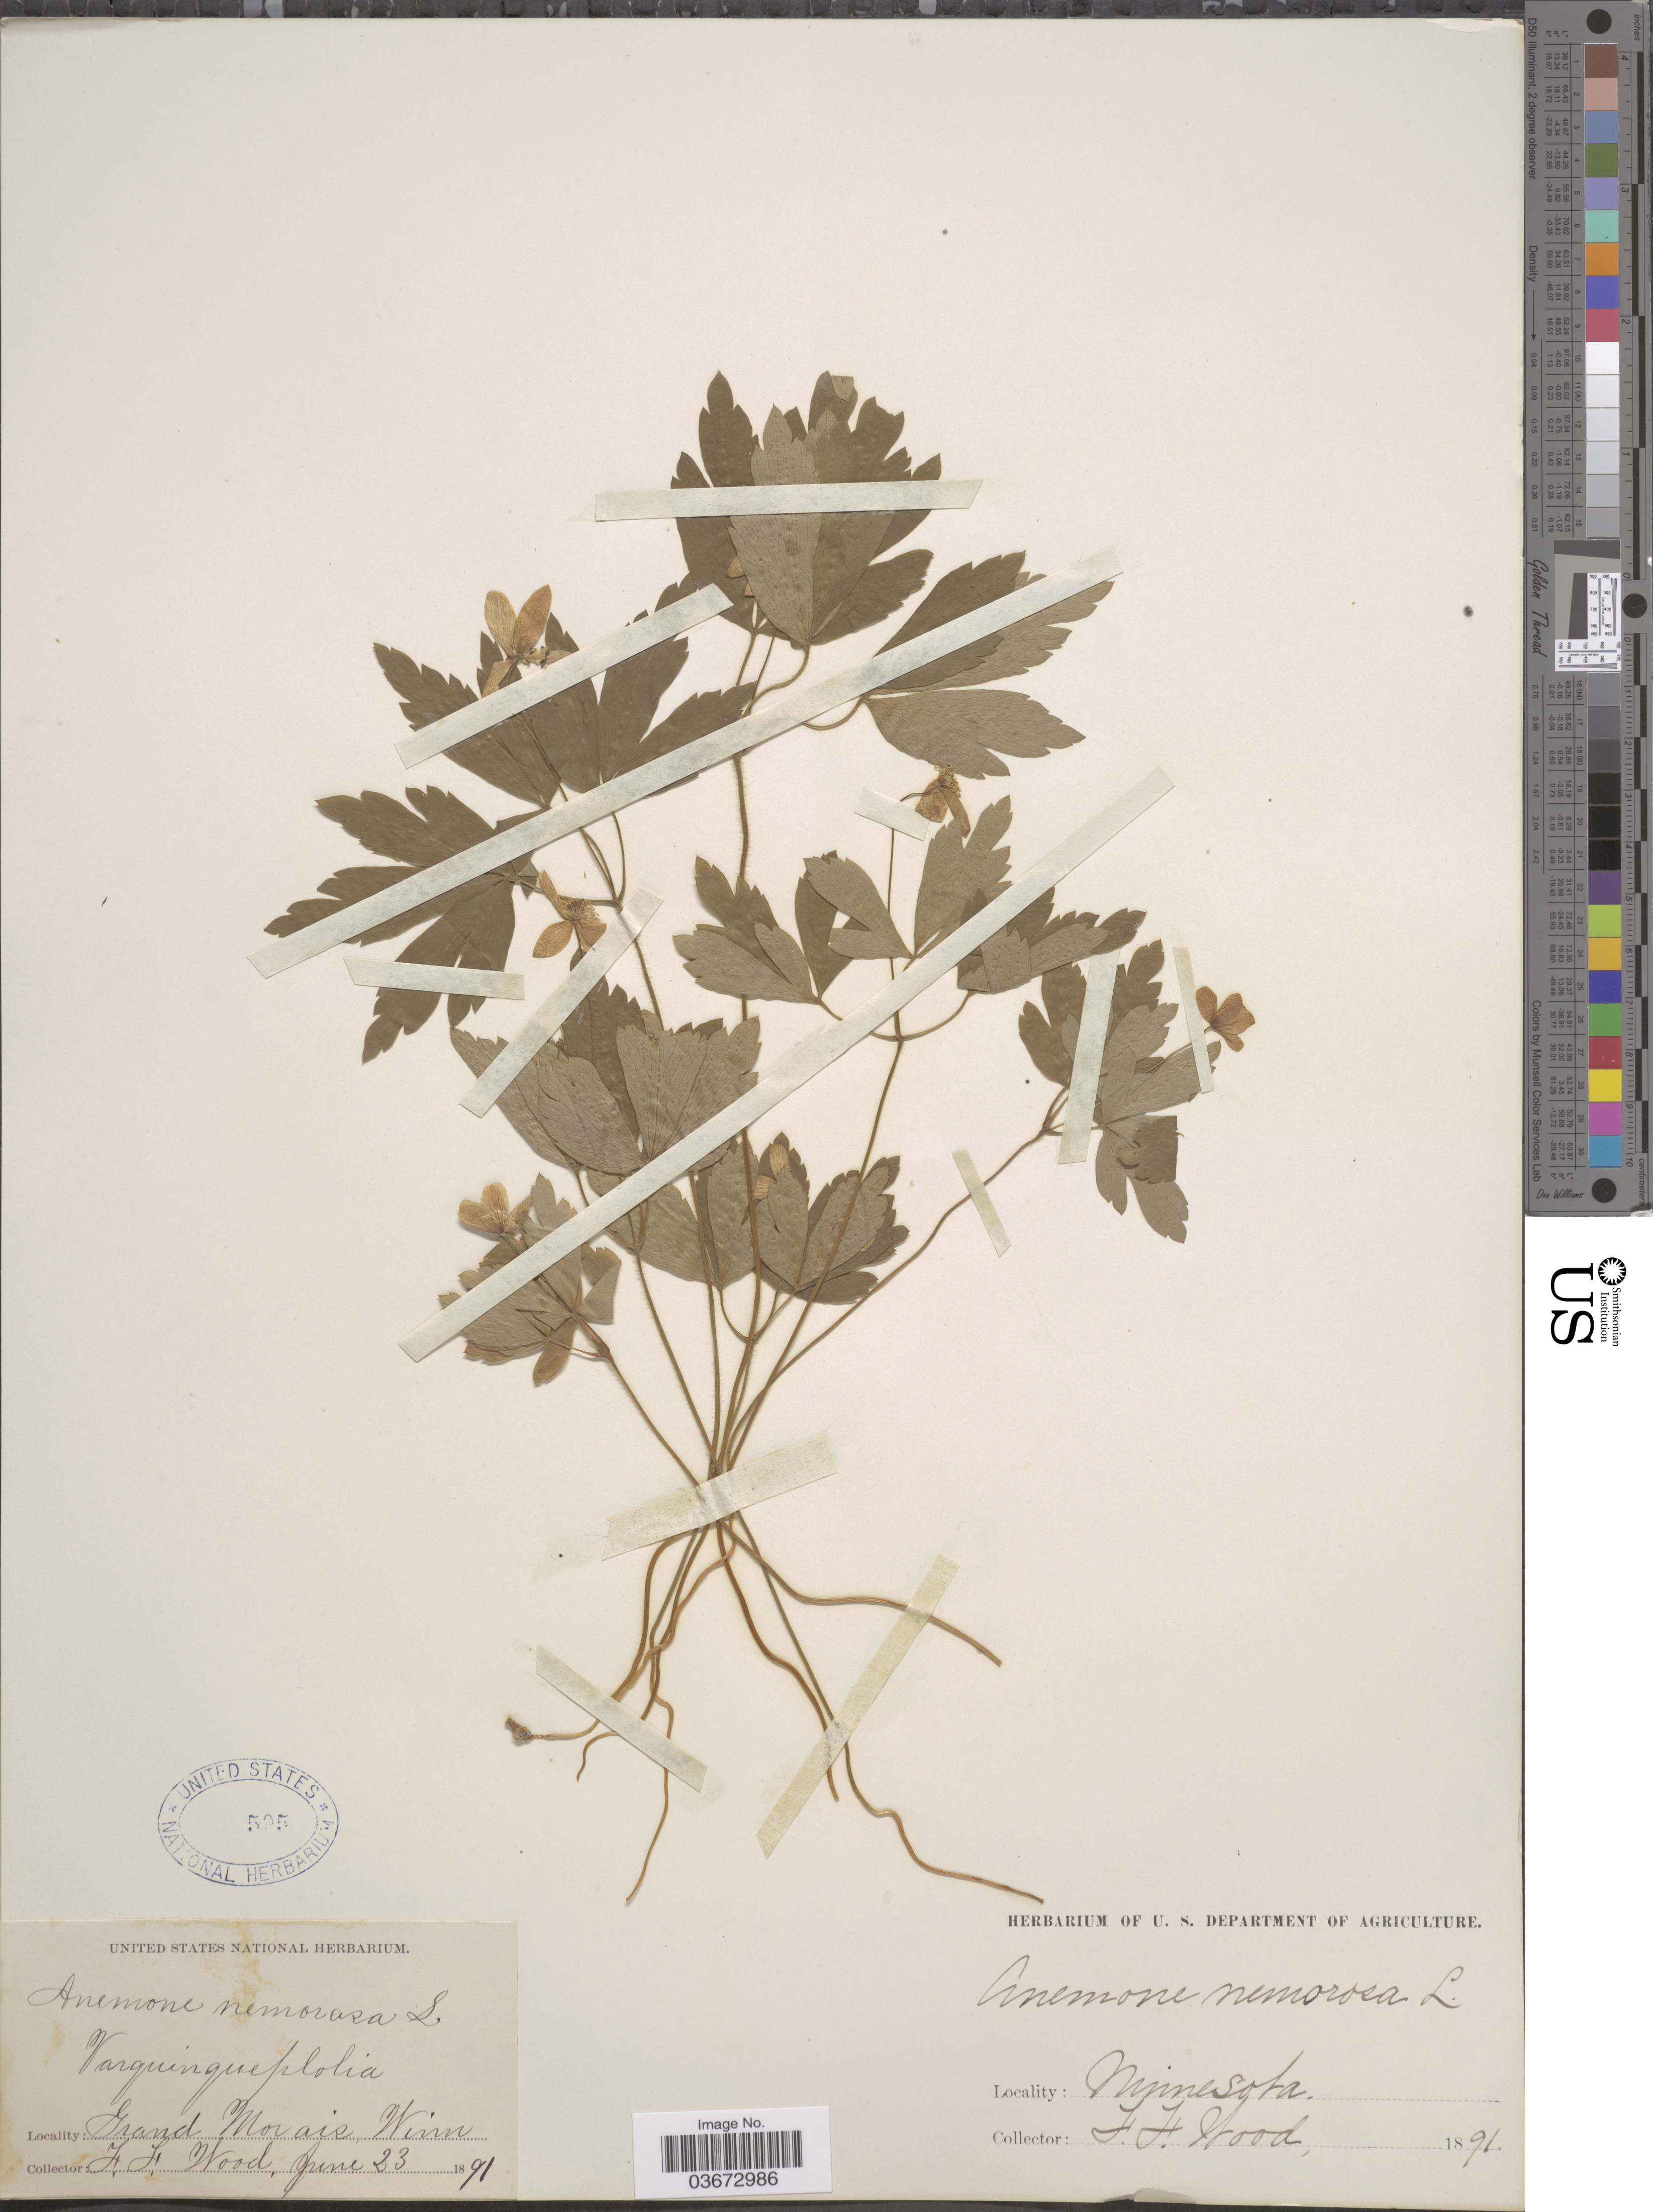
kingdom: Plantae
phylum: Tracheophyta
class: Magnoliopsida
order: Ranunculales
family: Ranunculaceae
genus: Anemone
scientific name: Anemone quinquefolia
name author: L.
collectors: J. Wood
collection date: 1891-06-23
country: United States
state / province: Minnesota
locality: Grand Marais.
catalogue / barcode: US 595